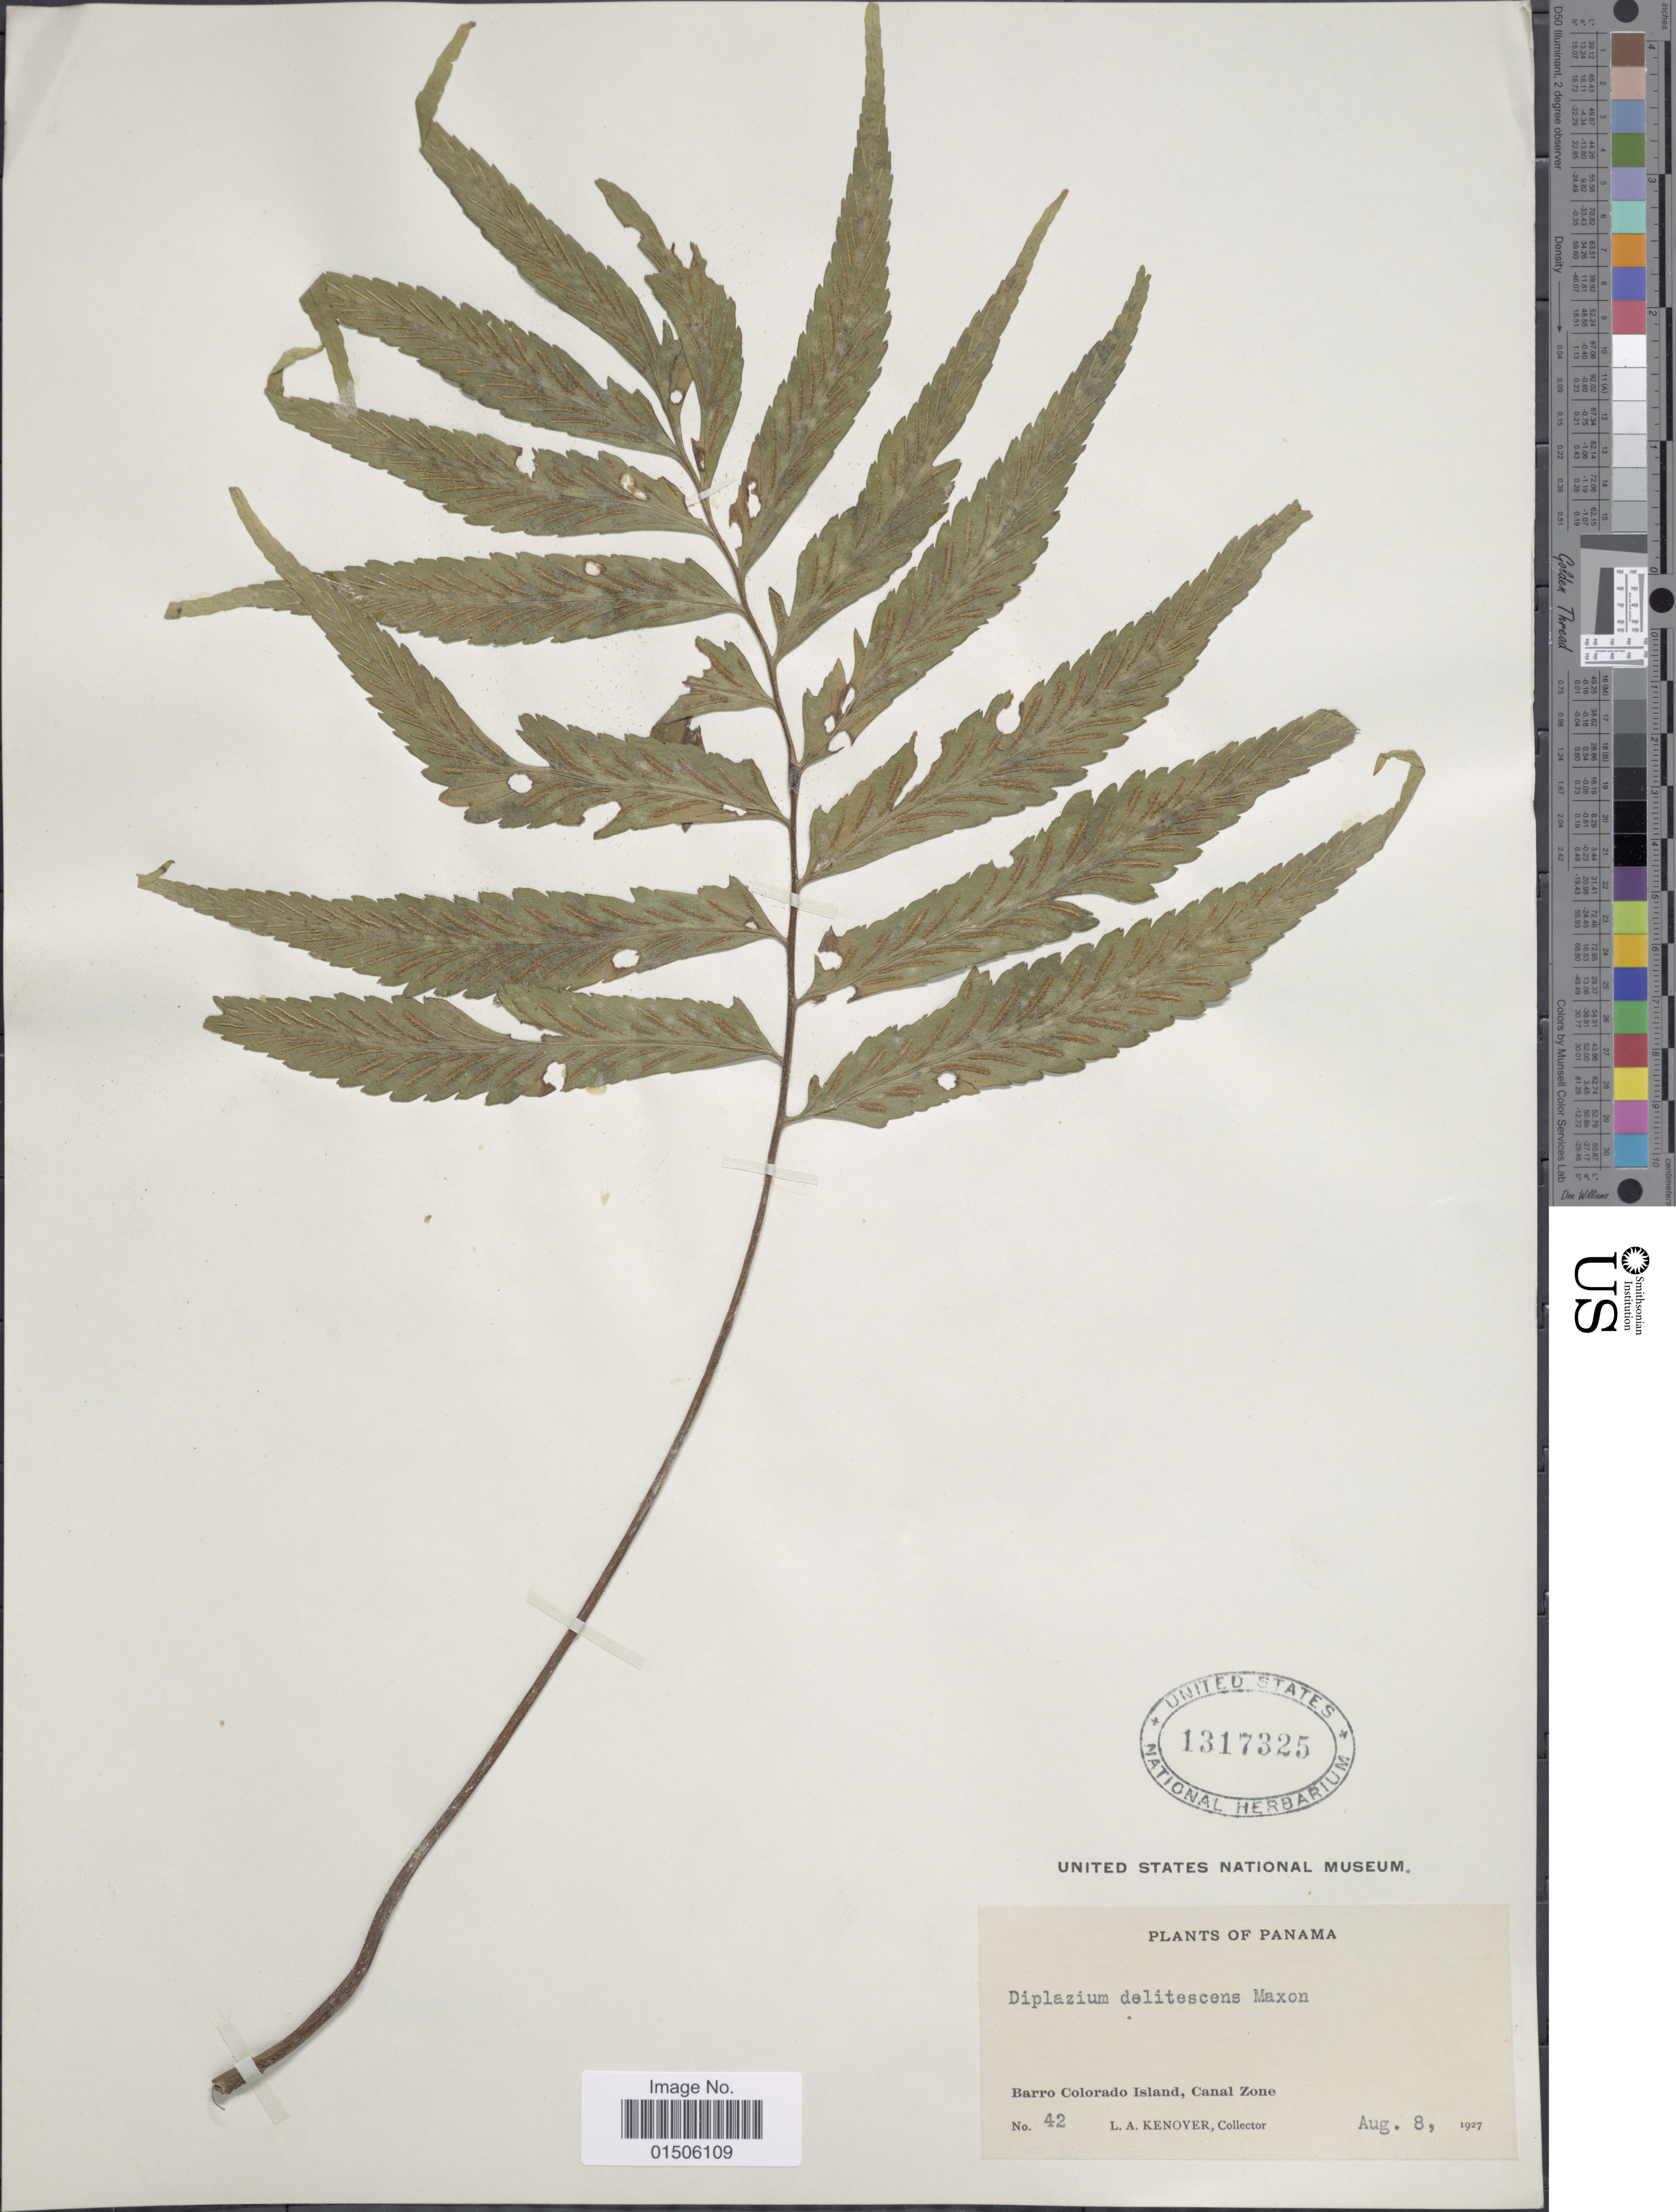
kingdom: Plantae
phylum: Tracheophyta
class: Polypodiopsida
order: Polypodiales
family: Aspleniaceae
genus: Asplenium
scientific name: Asplenium delitescens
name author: (Maxon) L.D. Gómez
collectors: L. A. Kenoyer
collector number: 42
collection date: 1927-08-08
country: Panama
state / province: Panamá Oeste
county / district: Canal Zone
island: Barro Colorado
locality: Barro Colorado, Canal Zone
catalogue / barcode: US 1317325